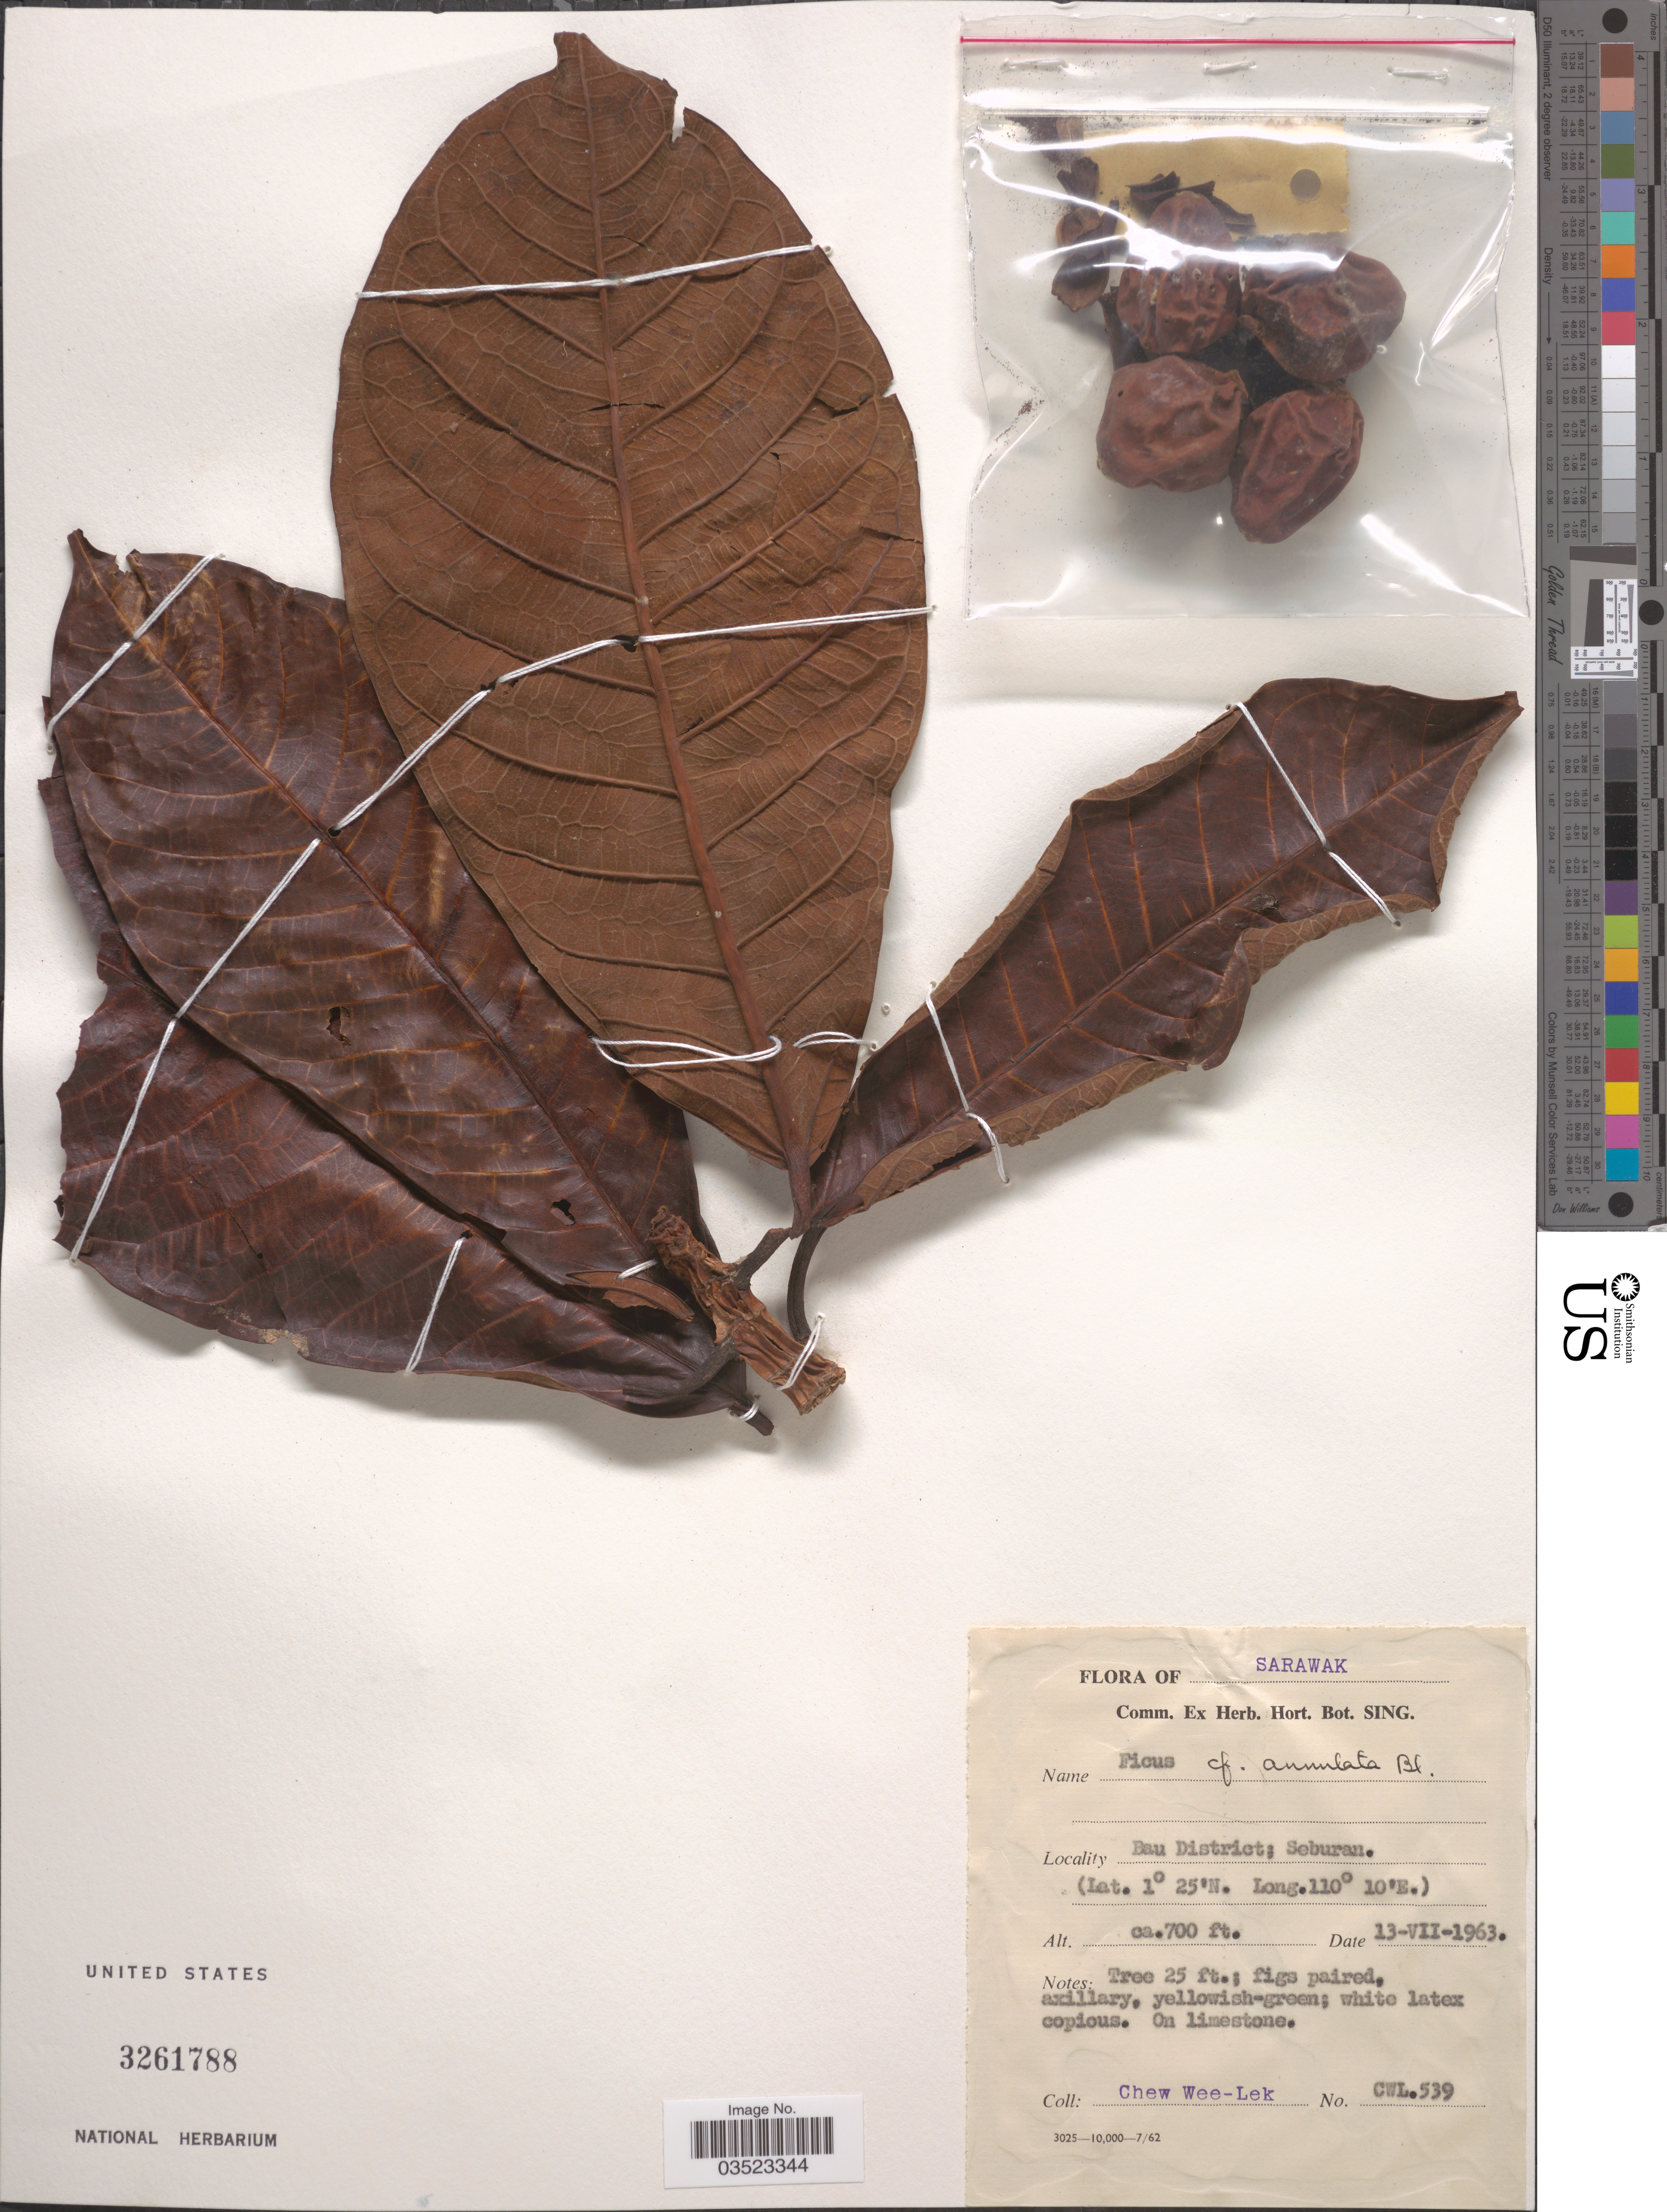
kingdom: Plantae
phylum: Tracheophyta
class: Magnoliopsida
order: Rosales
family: Moraceae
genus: Ficus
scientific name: Ficus annulata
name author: Blume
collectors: W. Chew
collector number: CWL539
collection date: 1963-07-13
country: Malaysia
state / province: Sarawak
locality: Bau District; Seburau.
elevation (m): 213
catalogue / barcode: US 3261788